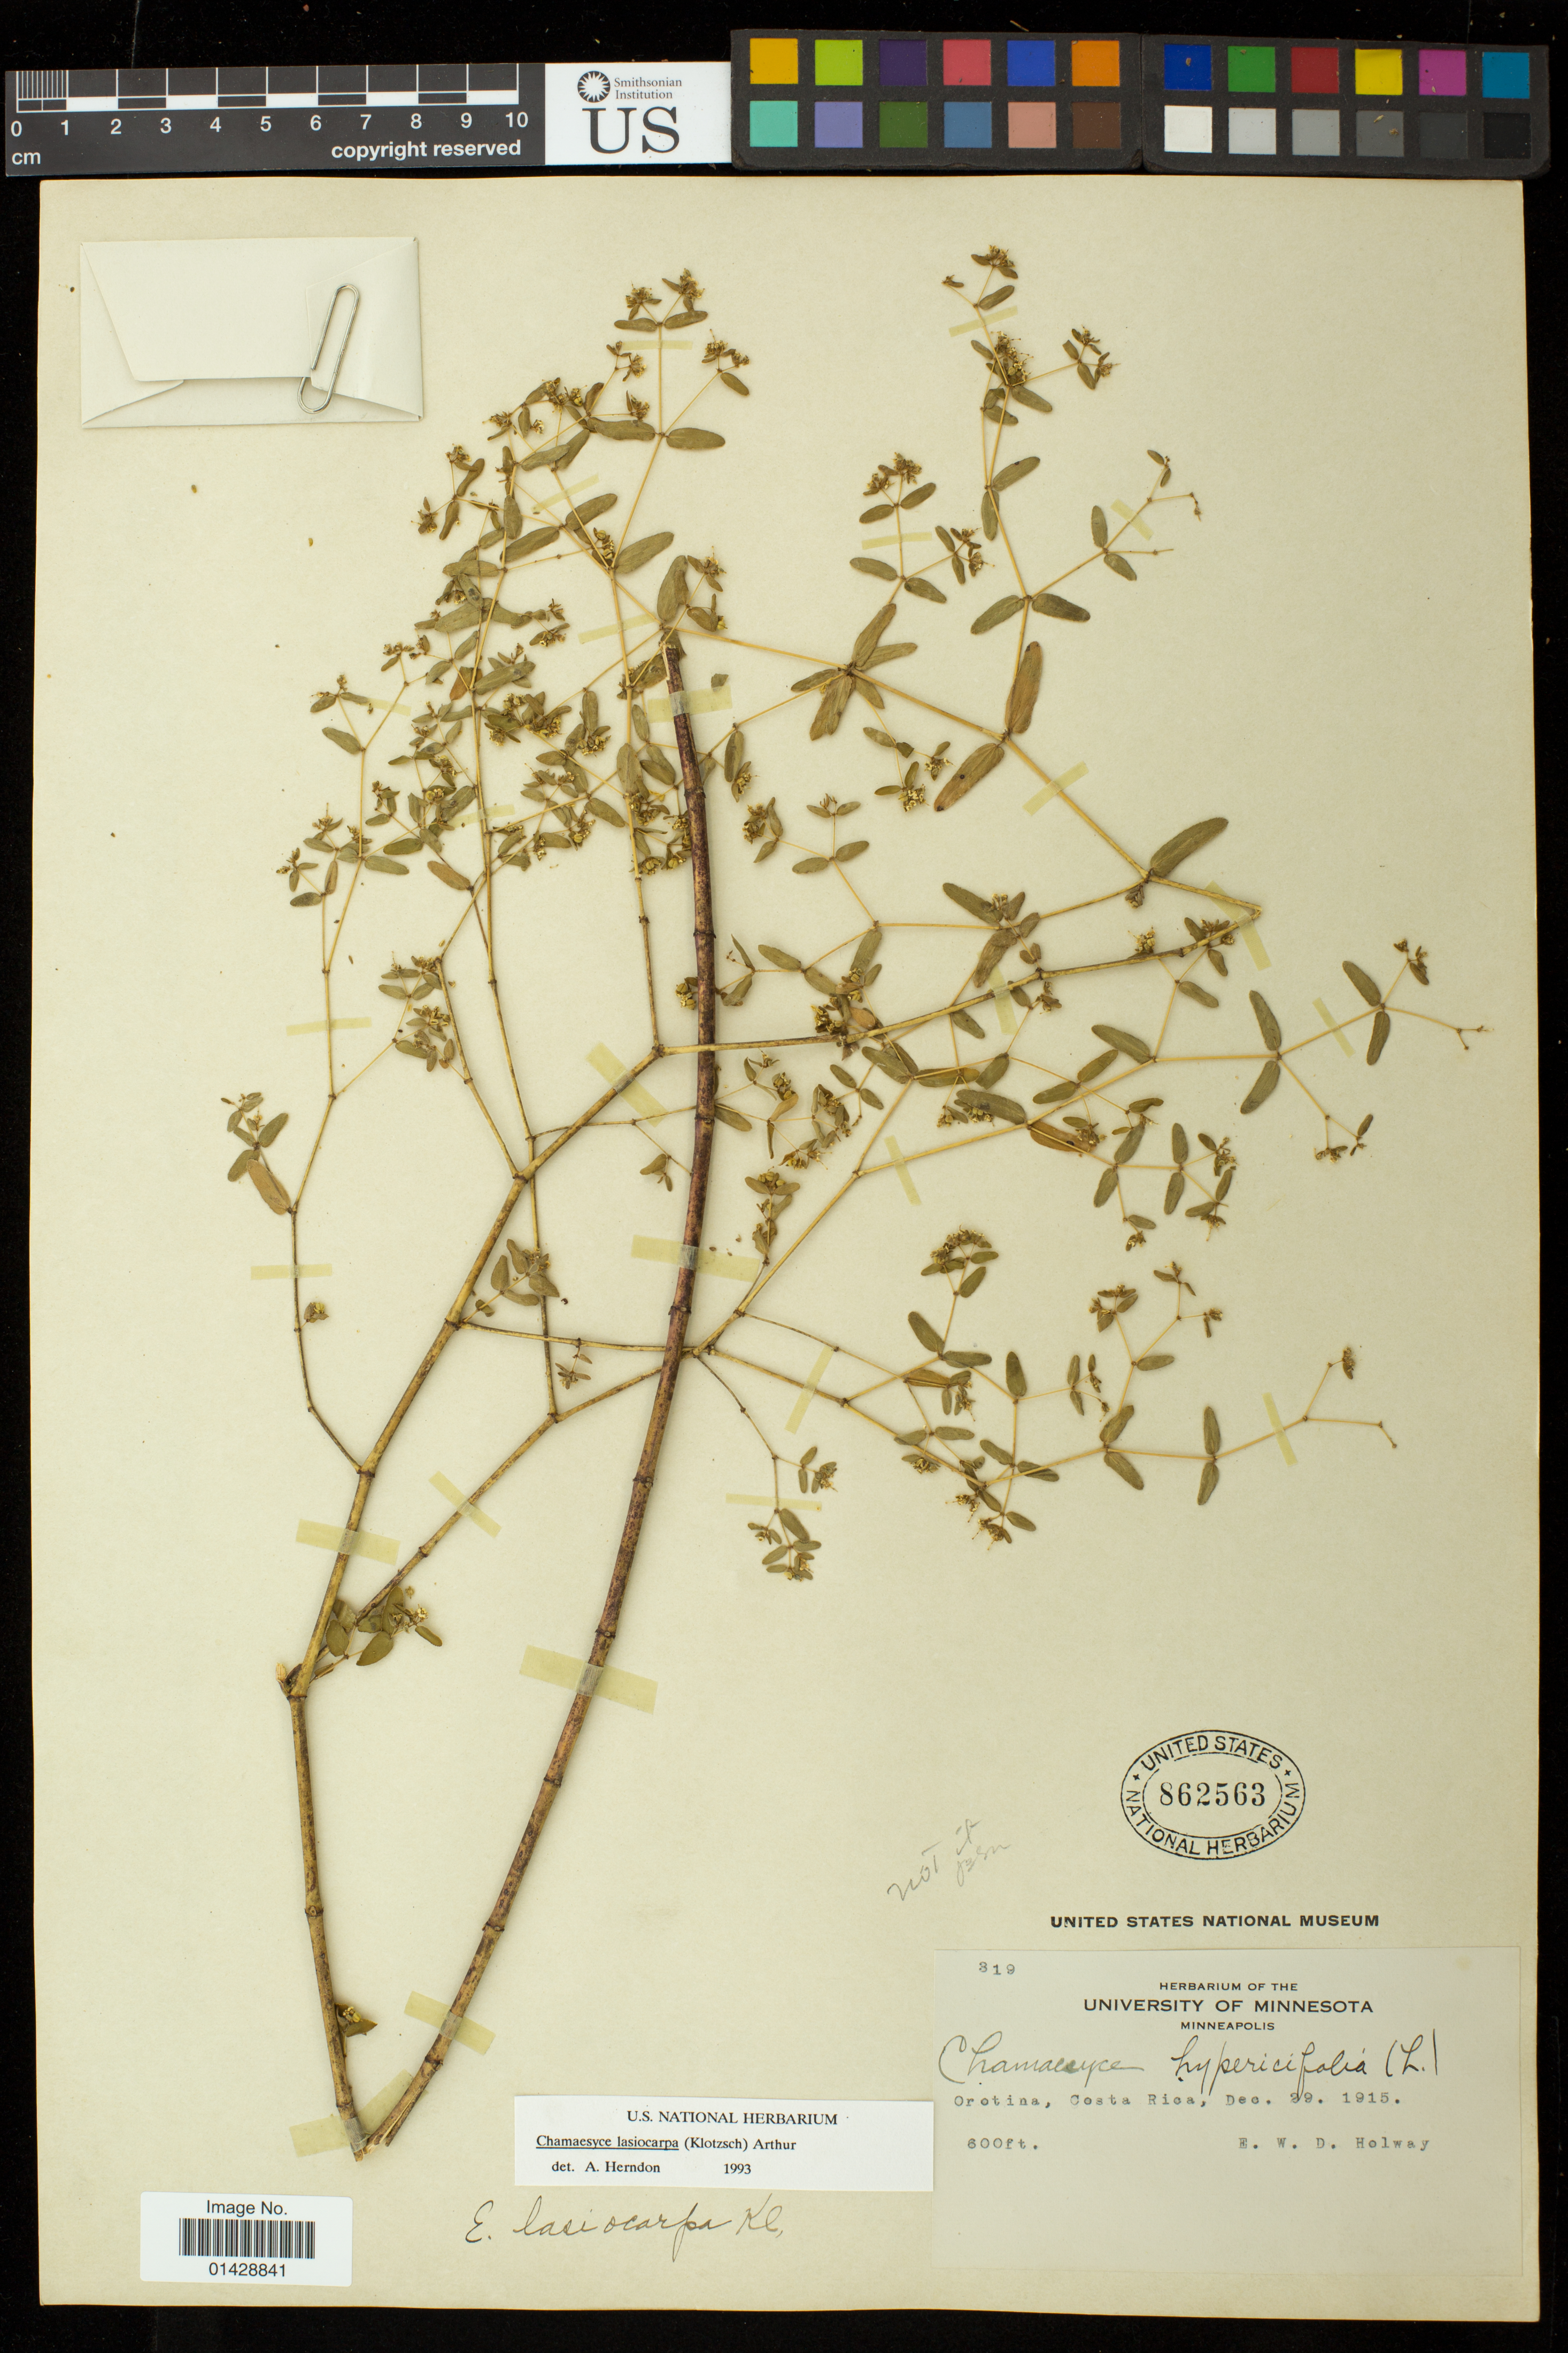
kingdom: Plantae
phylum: Tracheophyta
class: Magnoliopsida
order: Malpighiales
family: Euphorbiaceae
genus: Euphorbia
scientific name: Euphorbia lasiocarpa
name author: Klotzsch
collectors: E. W. D. Holway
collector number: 319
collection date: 1915-12-29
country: Costa Rica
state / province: Alajuela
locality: Orotina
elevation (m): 183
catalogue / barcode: US 862563